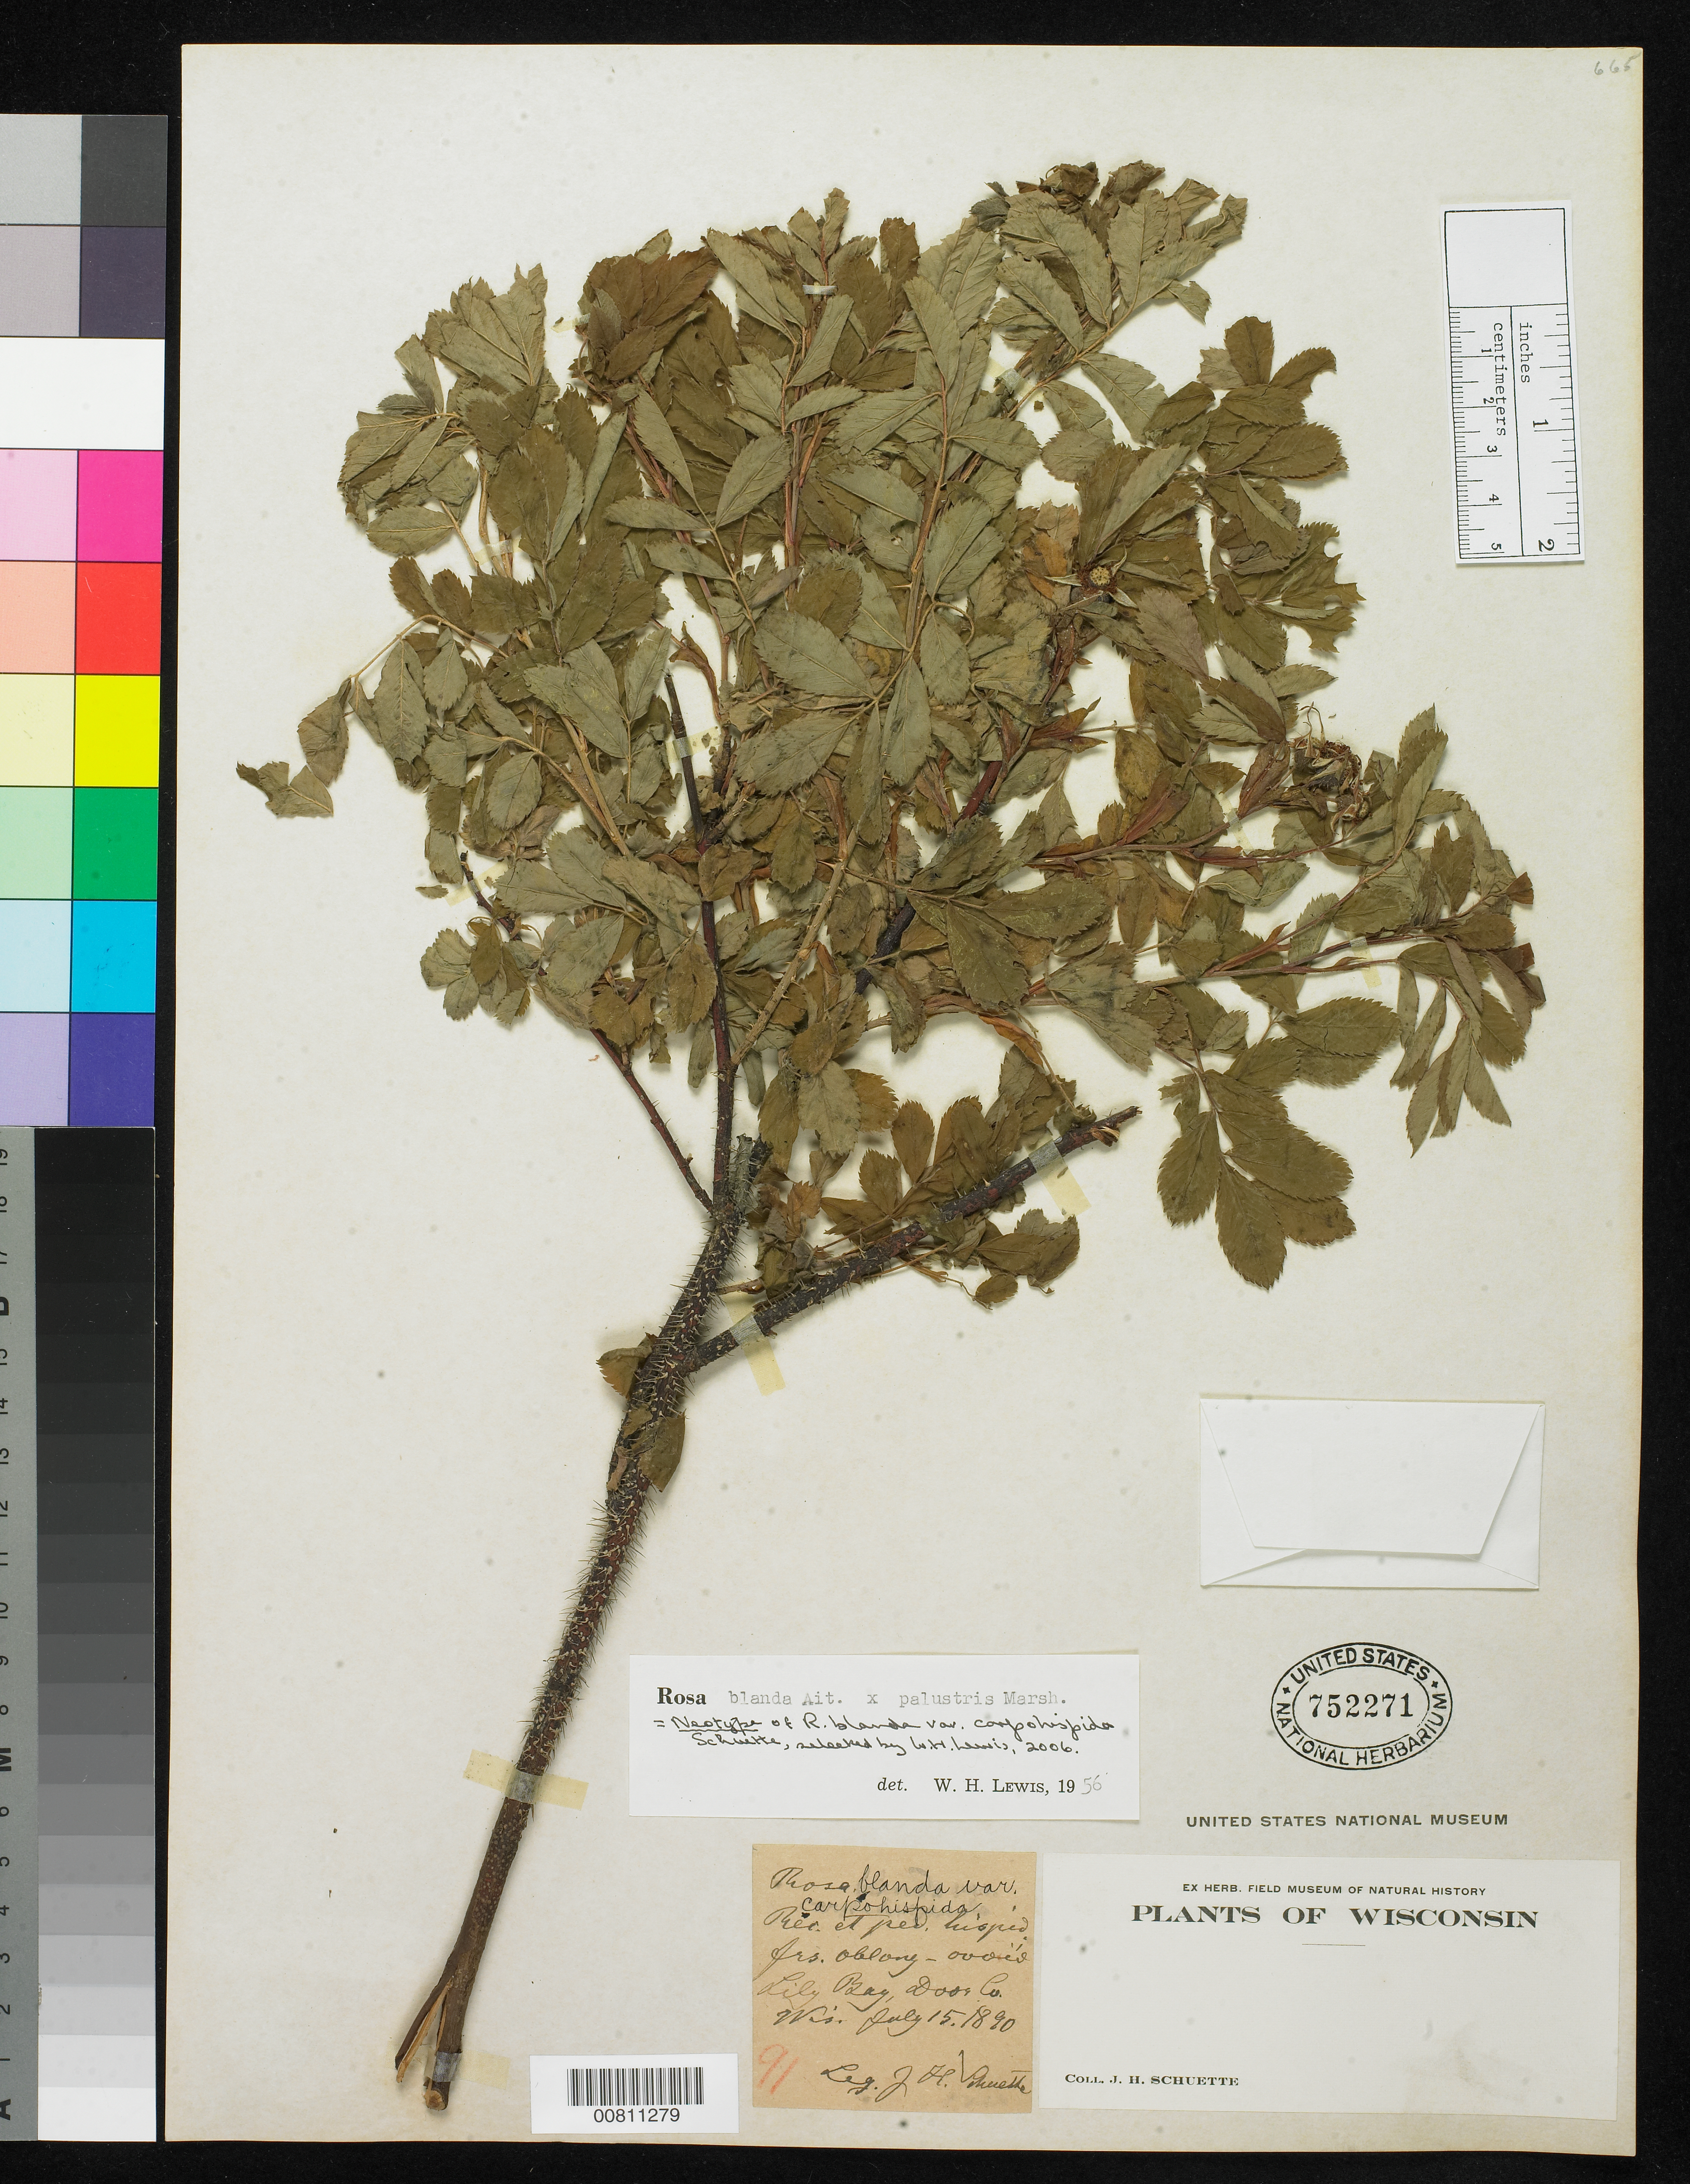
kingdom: Plantae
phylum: Tracheophyta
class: Magnoliopsida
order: Rosales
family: Rosaceae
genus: Rosa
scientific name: Rosa blanda var. carpohispida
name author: Schuette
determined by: Lewis, W. H.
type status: Type Collection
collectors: J. H. Schuette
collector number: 91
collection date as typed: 15 Jul 1890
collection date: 1890-07-15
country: United States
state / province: Wisconsin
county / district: Door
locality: Lily Bay, Door Co. Wis.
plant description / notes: No specimens cited in protologue; annotated as "neotype" by W.H. Lewis (2006); presumably original material but a different collection will be published as lectotype (Lewis, email comm. Feb. 2011).; "91" added to label may or may not represent collector number.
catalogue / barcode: US 752271